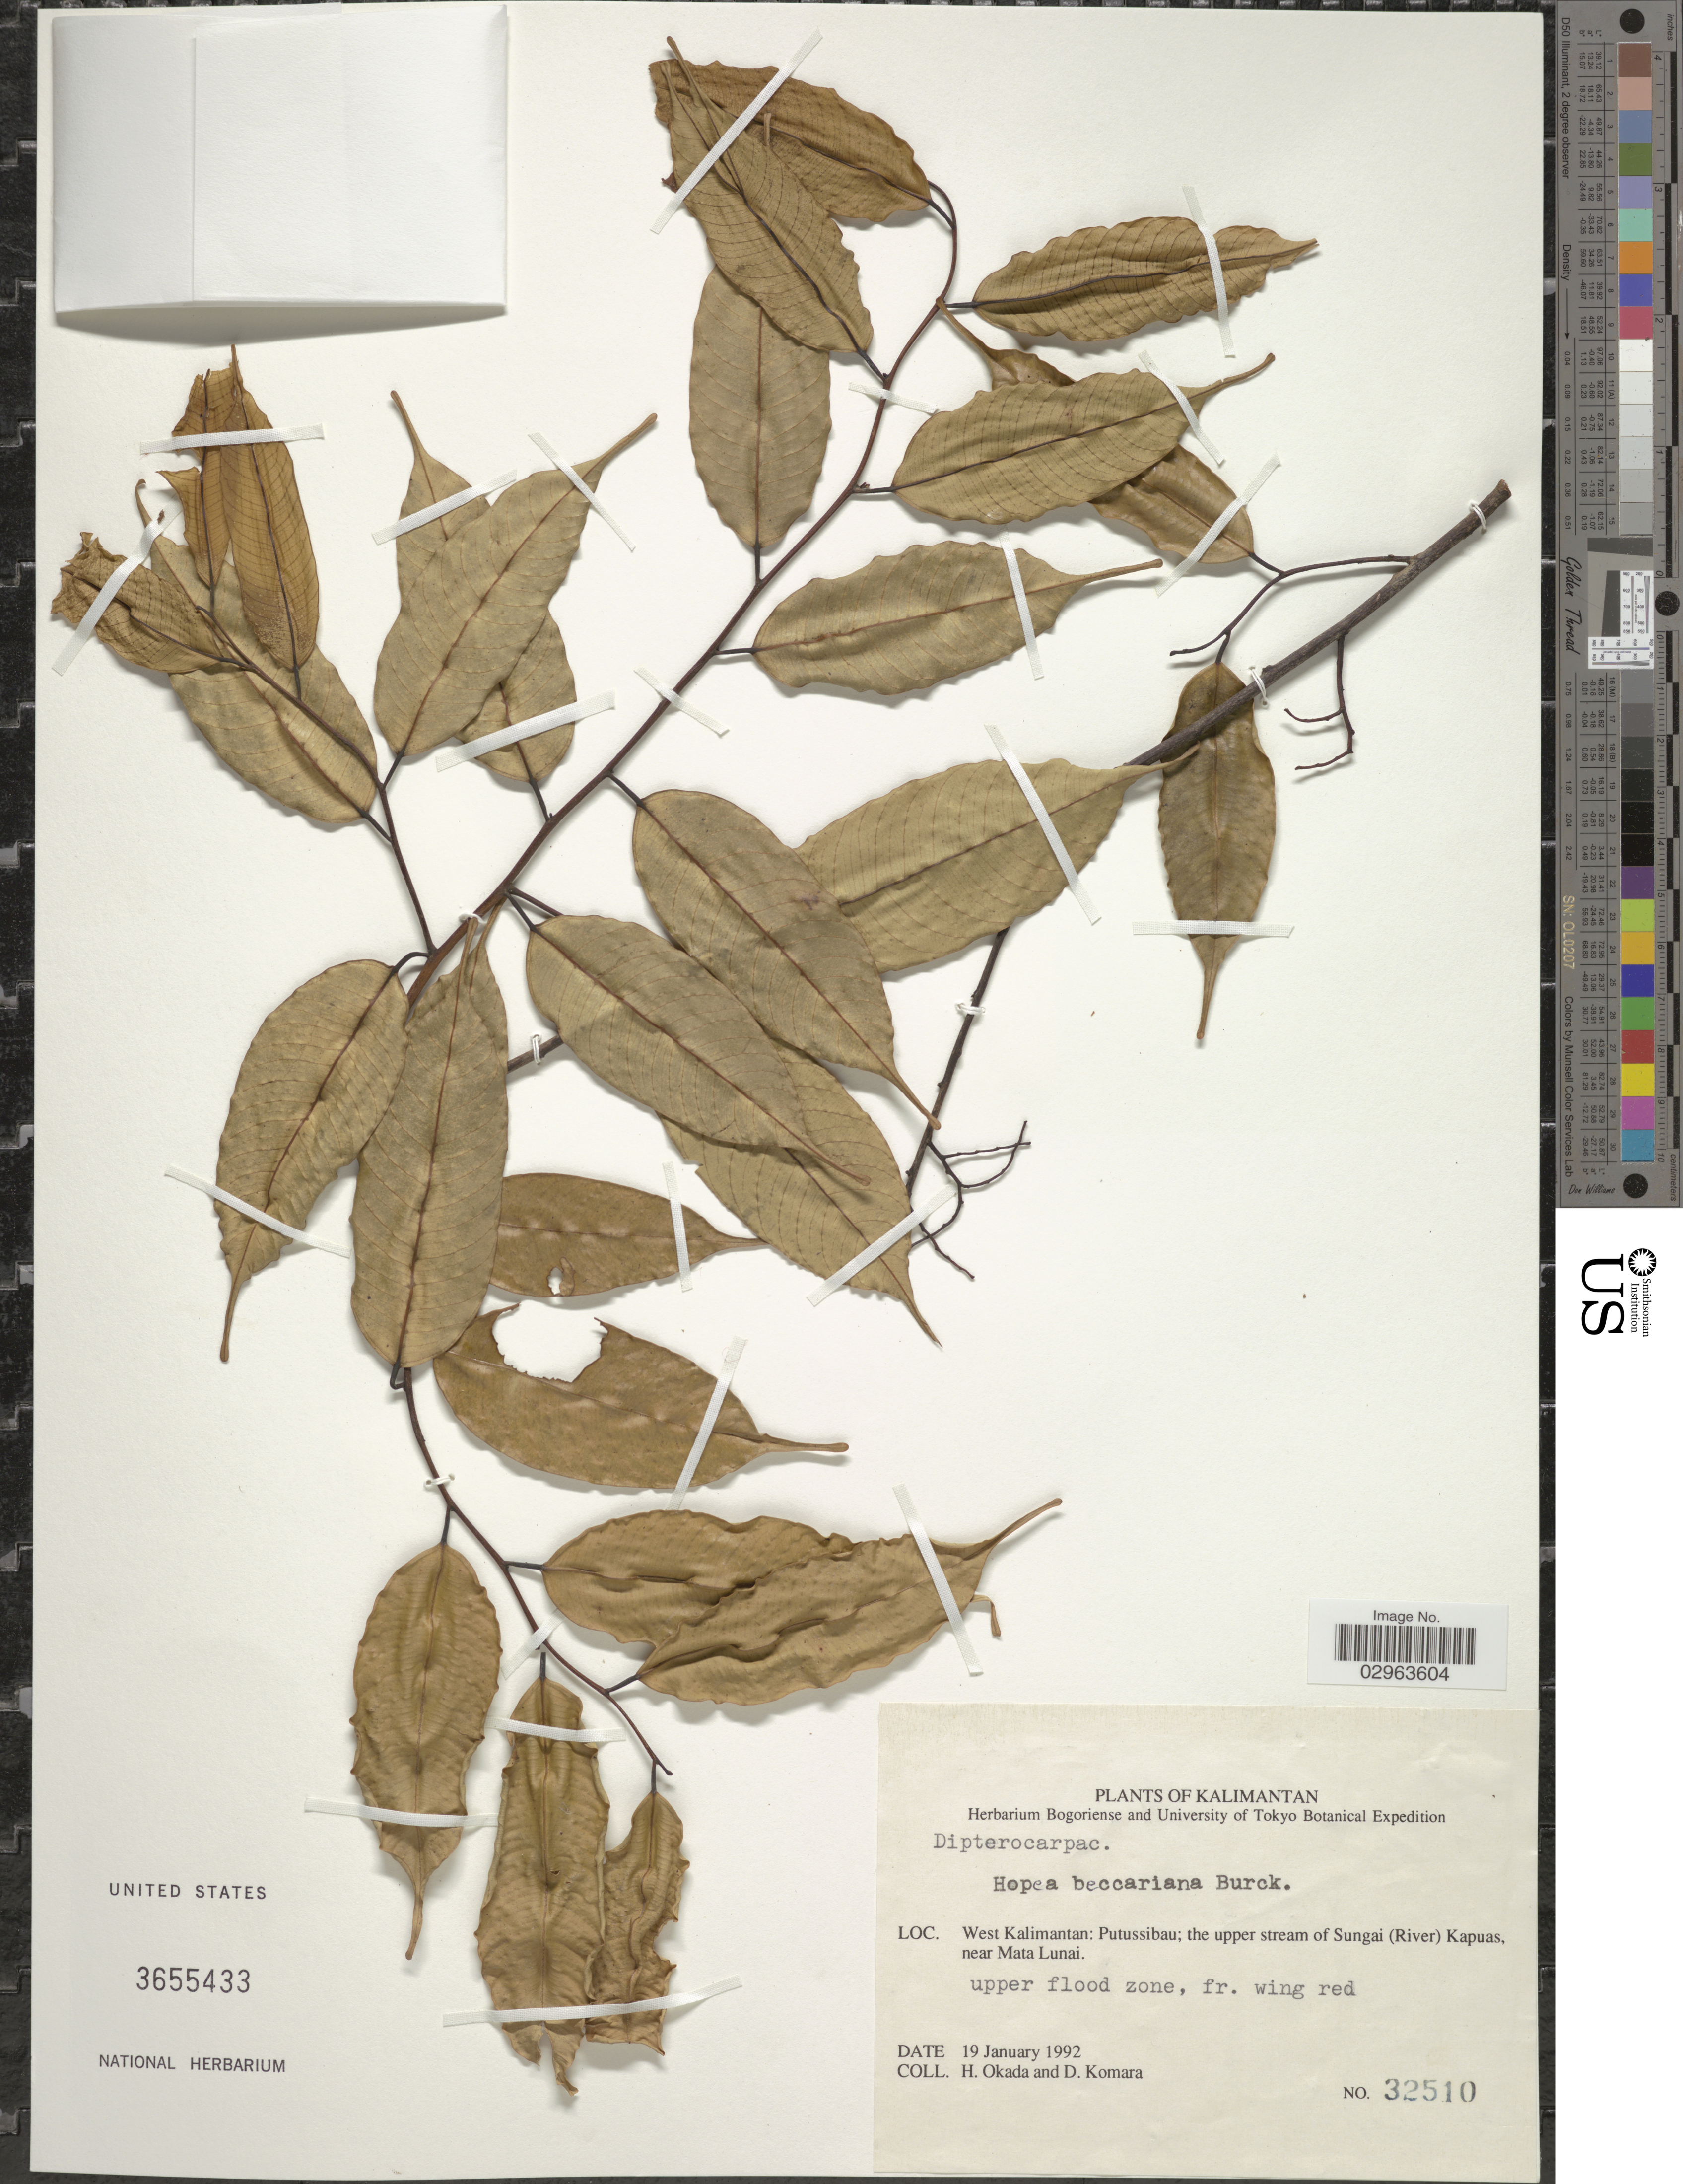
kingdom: Plantae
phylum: Tracheophyta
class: Magnoliopsida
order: Malvales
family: Dipterocarpaceae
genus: Hopea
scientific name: Hopea beccariana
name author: Burck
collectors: H. Okada & D. Komara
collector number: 32510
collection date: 1992-01-19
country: Indonesia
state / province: Kalimantan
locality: West Kalimantan: Putussibau; the upper stream of Sungai (River) Kapuas, near Mata Lunai.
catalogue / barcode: US 3655433